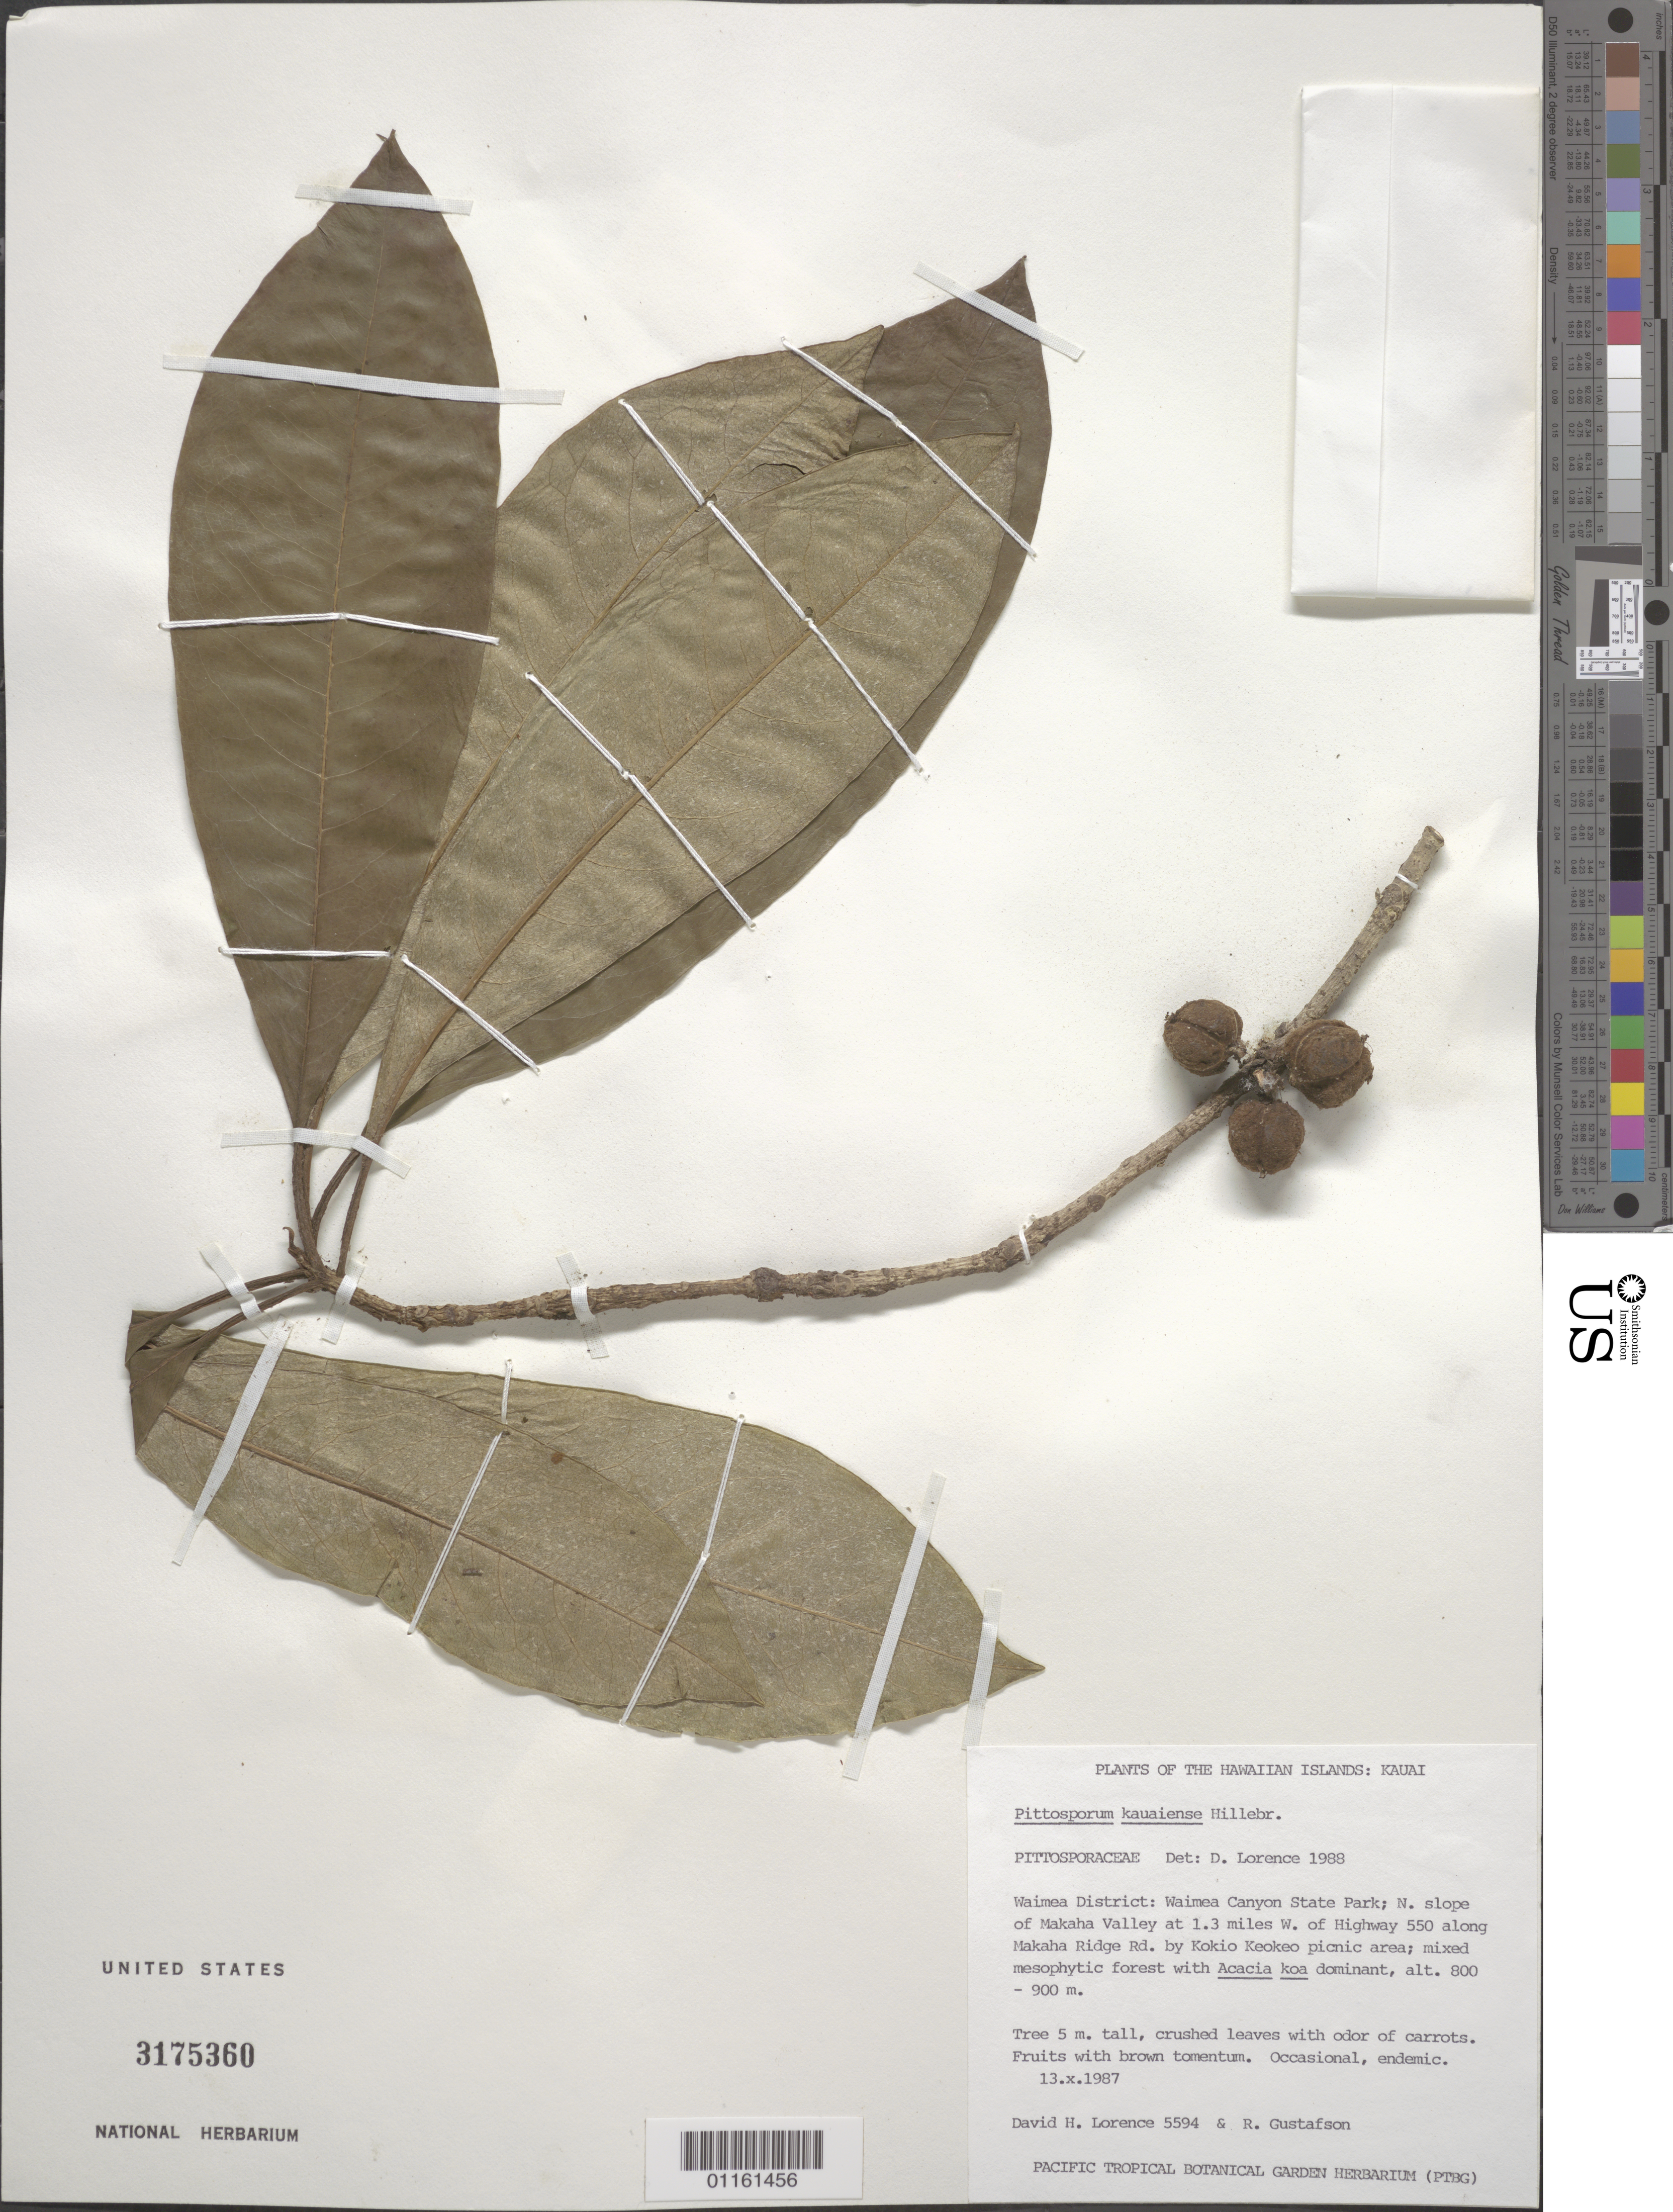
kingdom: Plantae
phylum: Tracheophyta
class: Magnoliopsida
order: Apiales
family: Pittosporaceae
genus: Pittosporum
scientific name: Pittosporum kauaiense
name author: Hillebr.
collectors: D. Lorence & R. Gustafson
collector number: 5594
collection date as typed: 13 Oct 1987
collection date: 1987-10-13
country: United States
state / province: Hawaii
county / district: Kauai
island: Kaua'i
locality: Waimea Dist, Waimea Canyon State Park, N slope of Makaha Valley at 1.3 mi W of Hwy 550 along Makaha Ridge Rd by Kokio Keokeo picnic area.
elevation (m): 800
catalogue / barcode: US 3175360